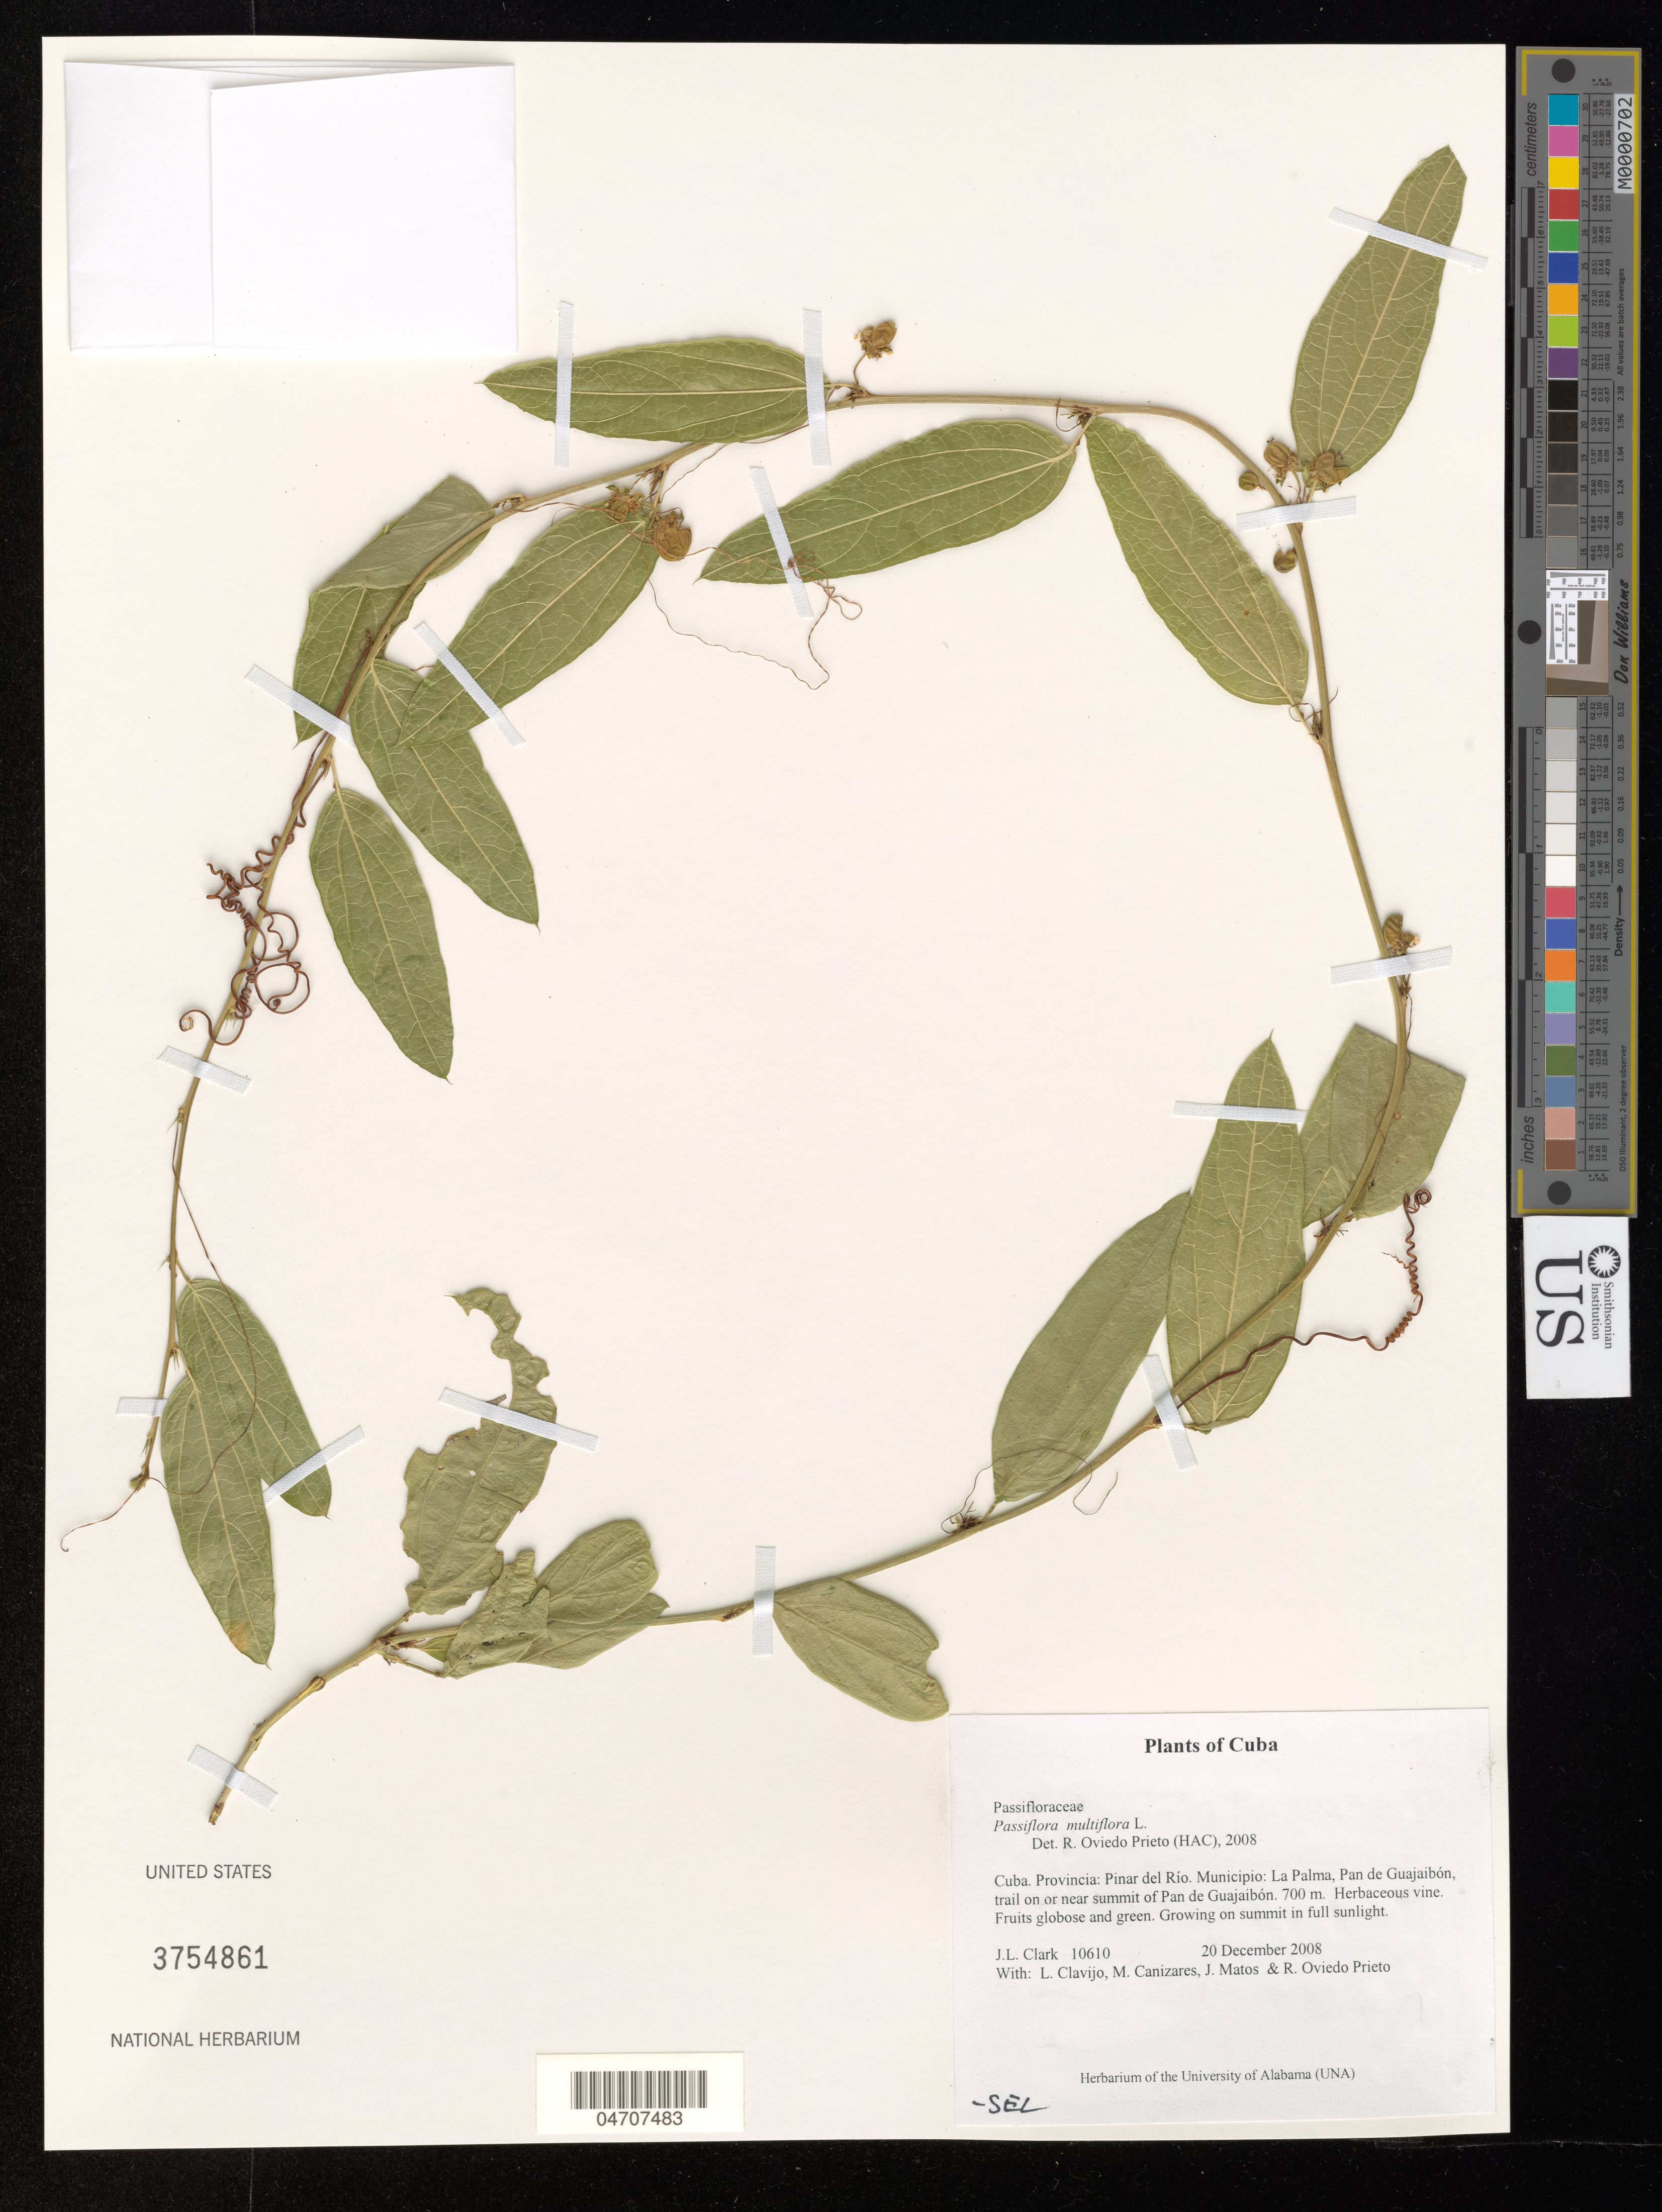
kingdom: Plantae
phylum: Tracheophyta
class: Magnoliopsida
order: Malpighiales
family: Passifloraceae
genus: Passiflora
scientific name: Passiflora multiflora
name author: L.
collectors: J. L. Clark, L. Clavijo, M. Canizares & J. Matos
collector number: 10610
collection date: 2008-12-20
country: Cuba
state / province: Pinar del Río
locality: Municipio: La Palma, Pan de Guajaibón, trail on or near summit of Pan de Guajaibón.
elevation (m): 700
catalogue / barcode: US 3754681